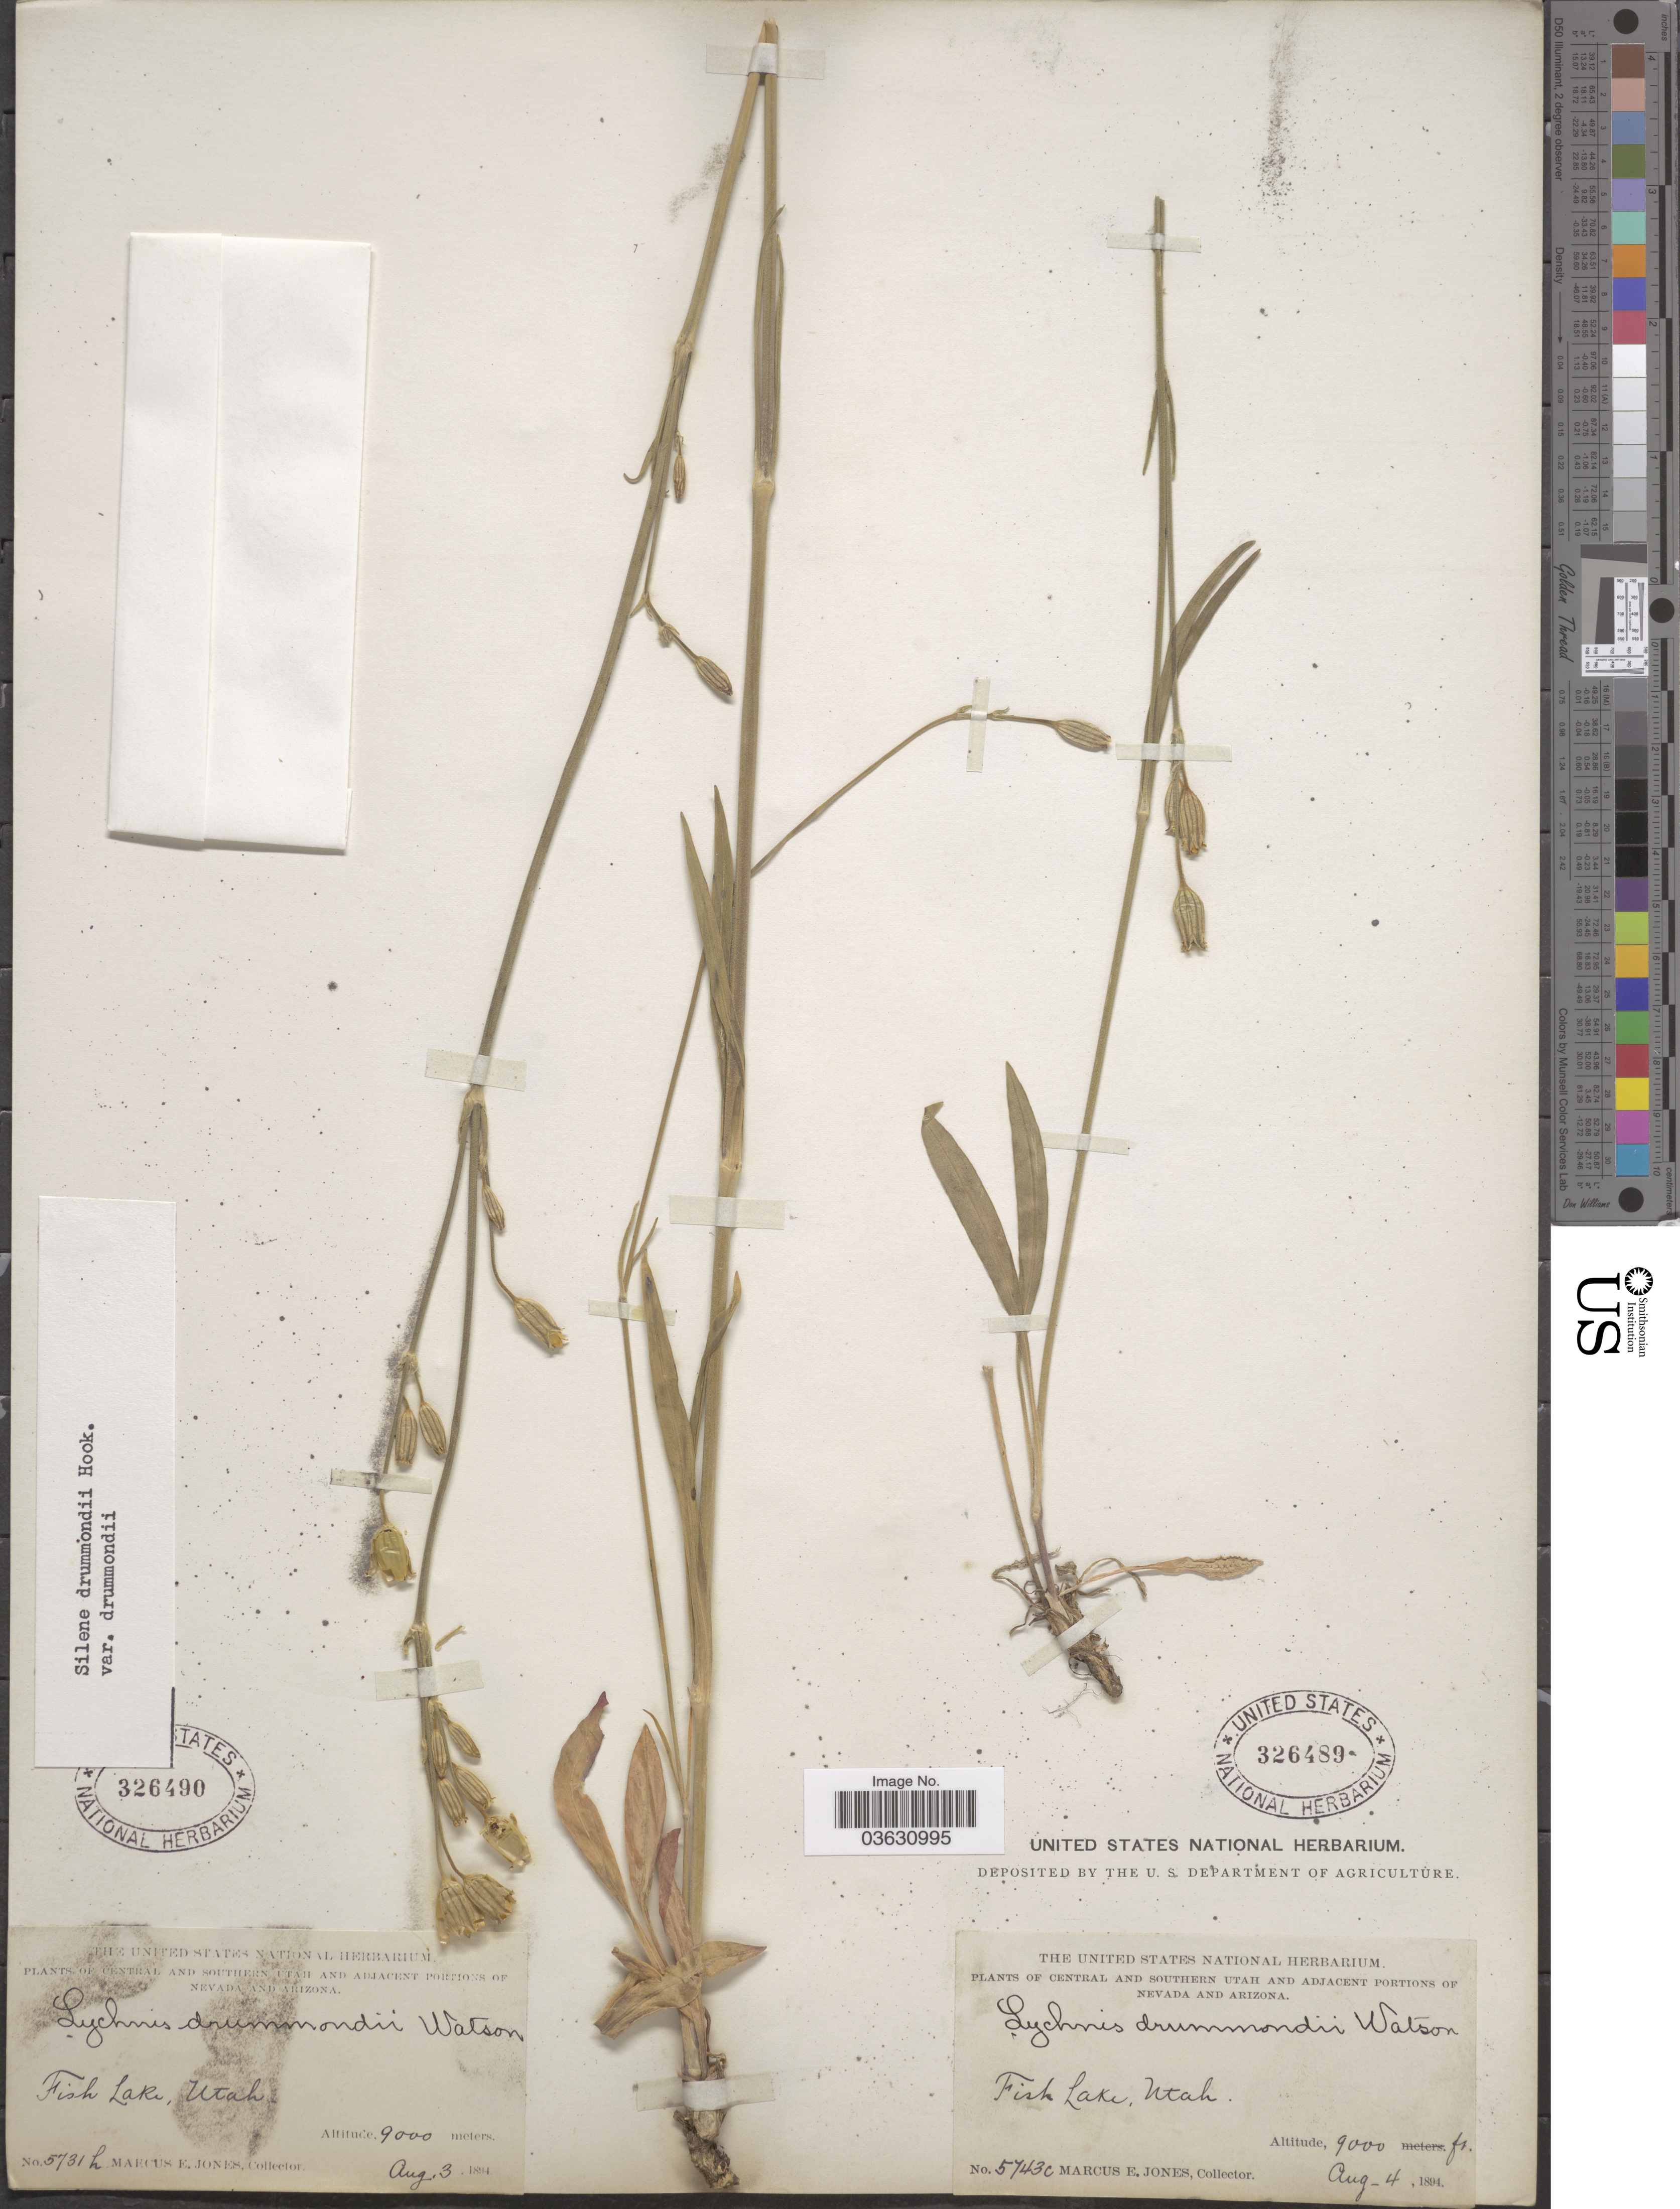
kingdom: Plantae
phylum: Tracheophyta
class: Magnoliopsida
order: Caryophyllales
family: Caryophyllaceae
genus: Silene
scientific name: Silene drummondii var. drummondii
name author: Hook.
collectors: M. E. Jones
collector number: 5743c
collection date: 1894-08-04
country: United States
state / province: Utah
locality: Central and Southern Utah. Fish Lake.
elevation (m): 2743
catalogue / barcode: US 326489-2